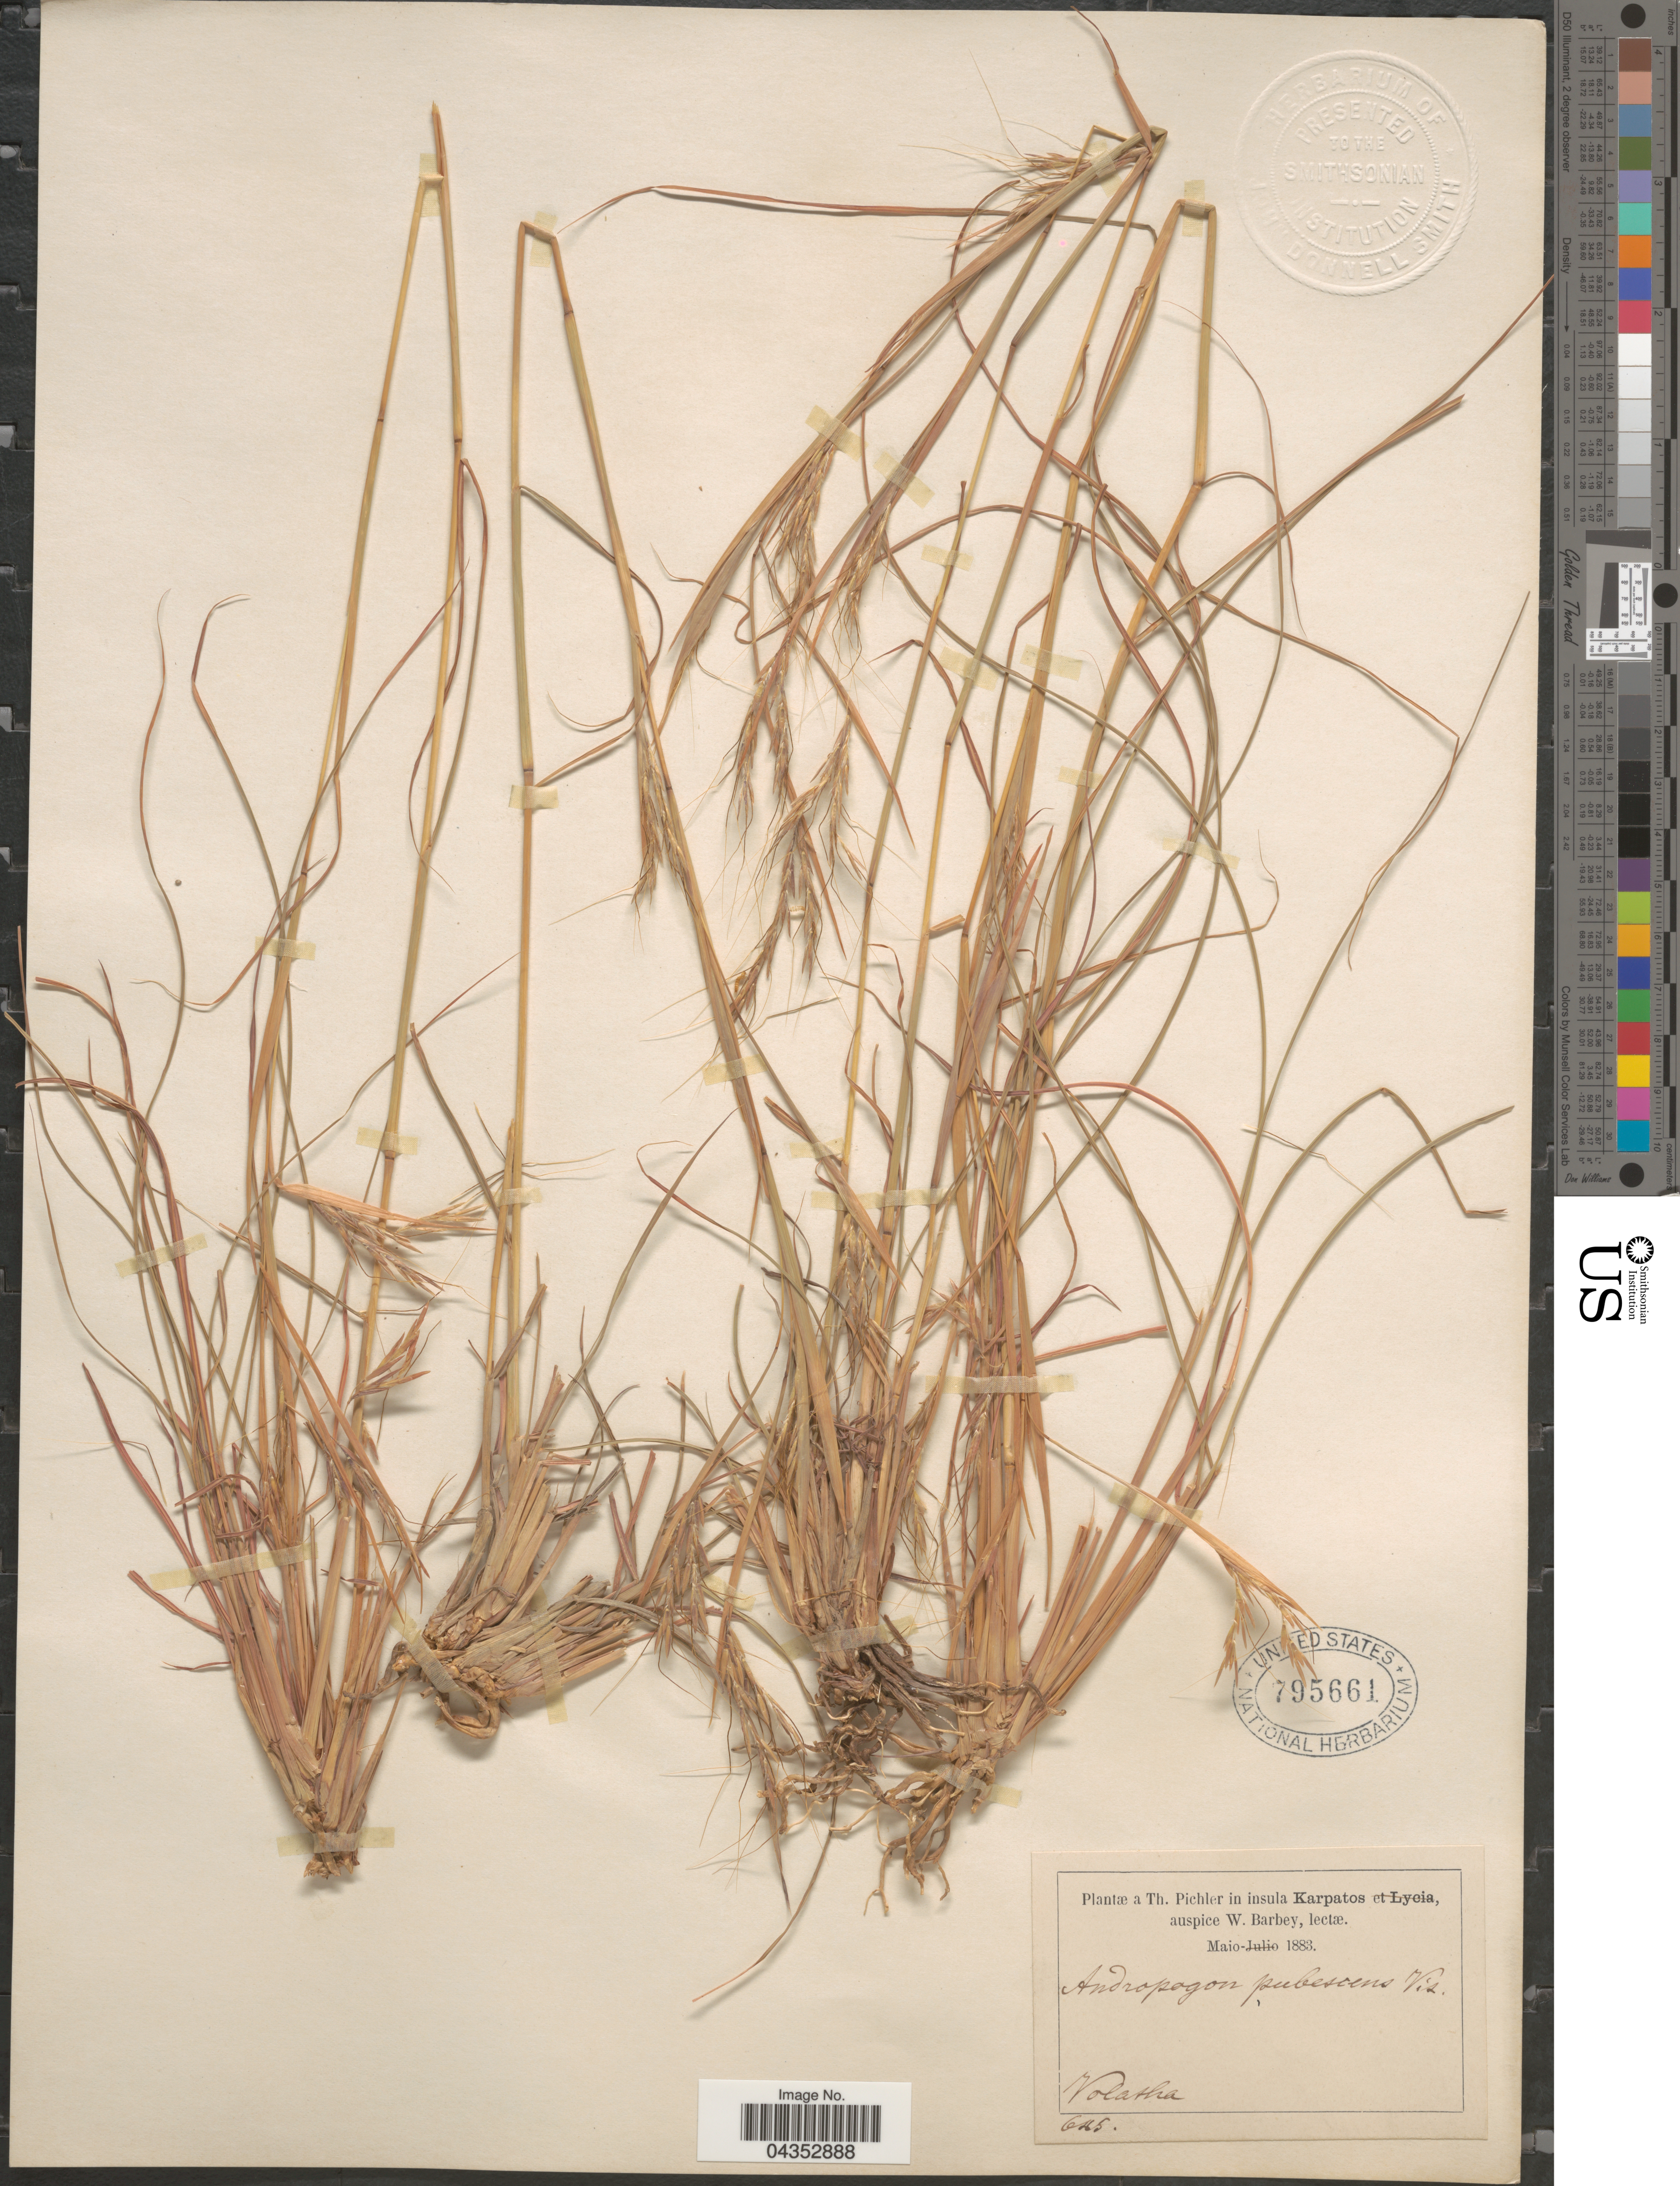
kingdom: Plantae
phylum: Tracheophyta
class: Liliopsida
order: Poales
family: Poaceae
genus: Hyparrhenia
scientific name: Hyparrhenia hirta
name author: (L.) Stapf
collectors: T. Pichler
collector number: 645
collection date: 1883-05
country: Greece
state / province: South Aegean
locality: Insula Karpatos. Volatha.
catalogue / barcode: US 795661